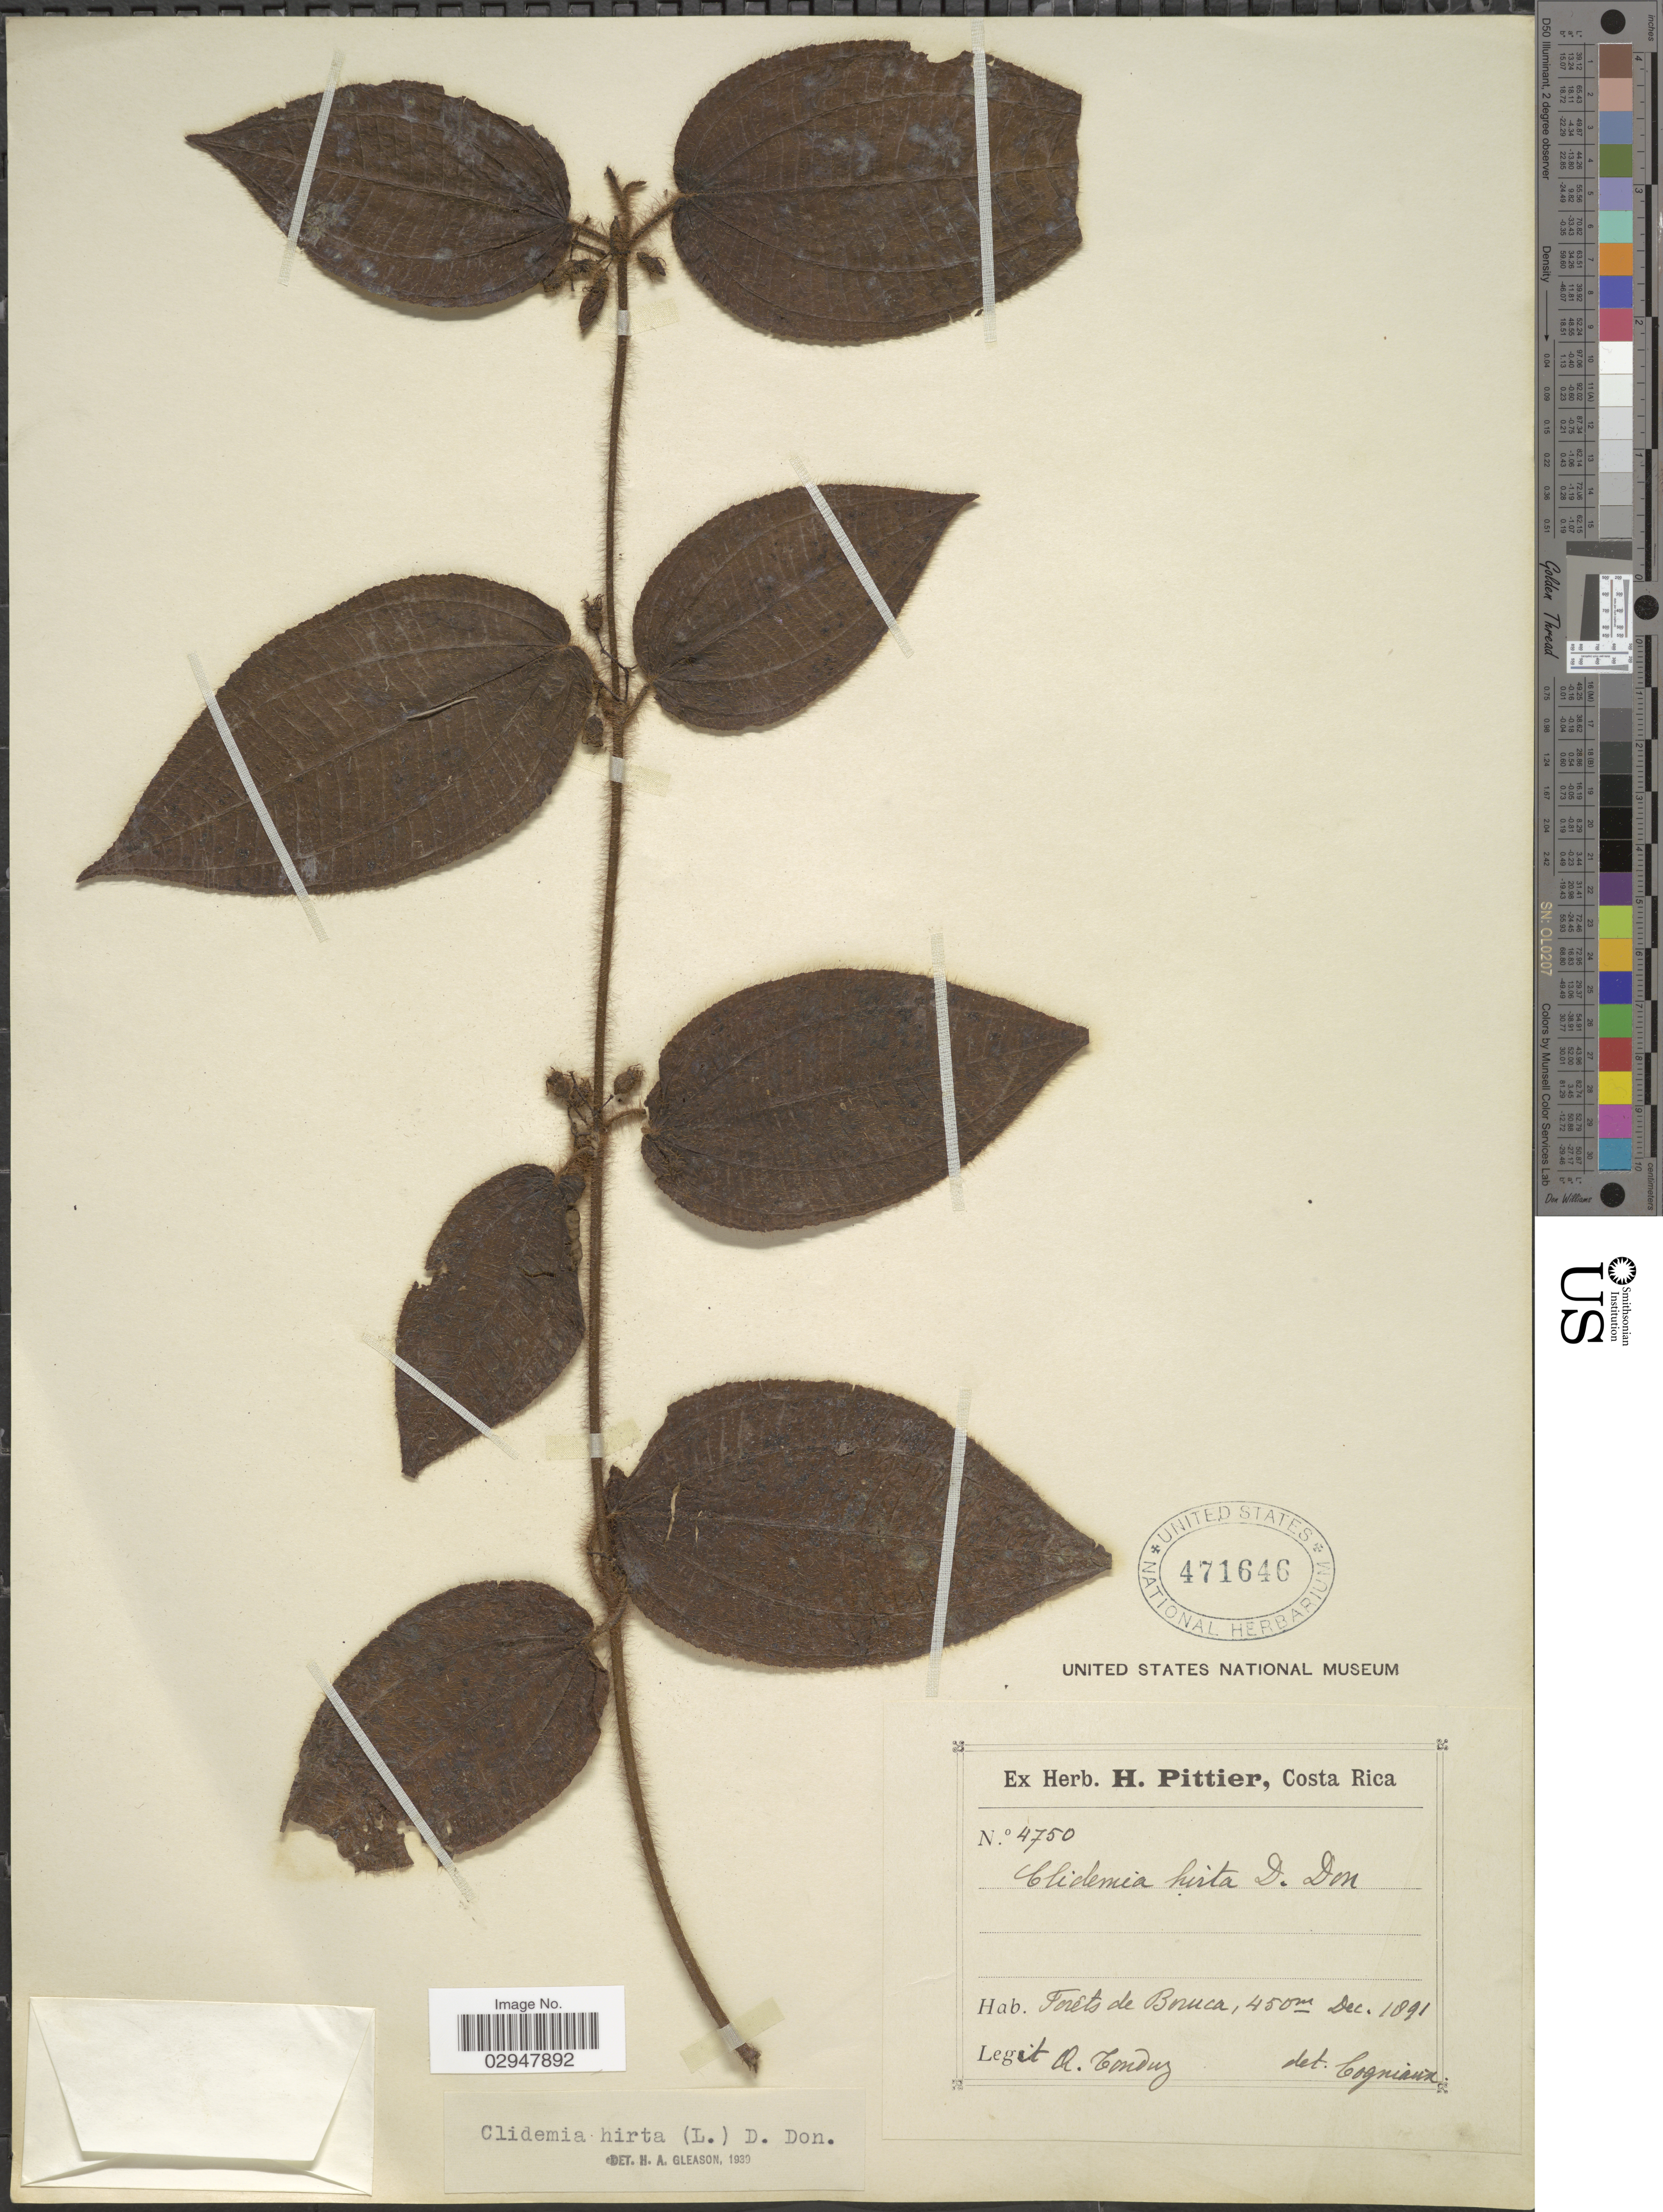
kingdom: Plantae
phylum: Tracheophyta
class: Magnoliopsida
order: Myrtales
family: Melastomataceae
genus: Miconia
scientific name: Miconia hirta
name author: Cogn.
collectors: A. Tonduz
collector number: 4750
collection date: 1891-12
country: Costa Rica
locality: Forêts de Boruca.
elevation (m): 450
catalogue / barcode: US 471646